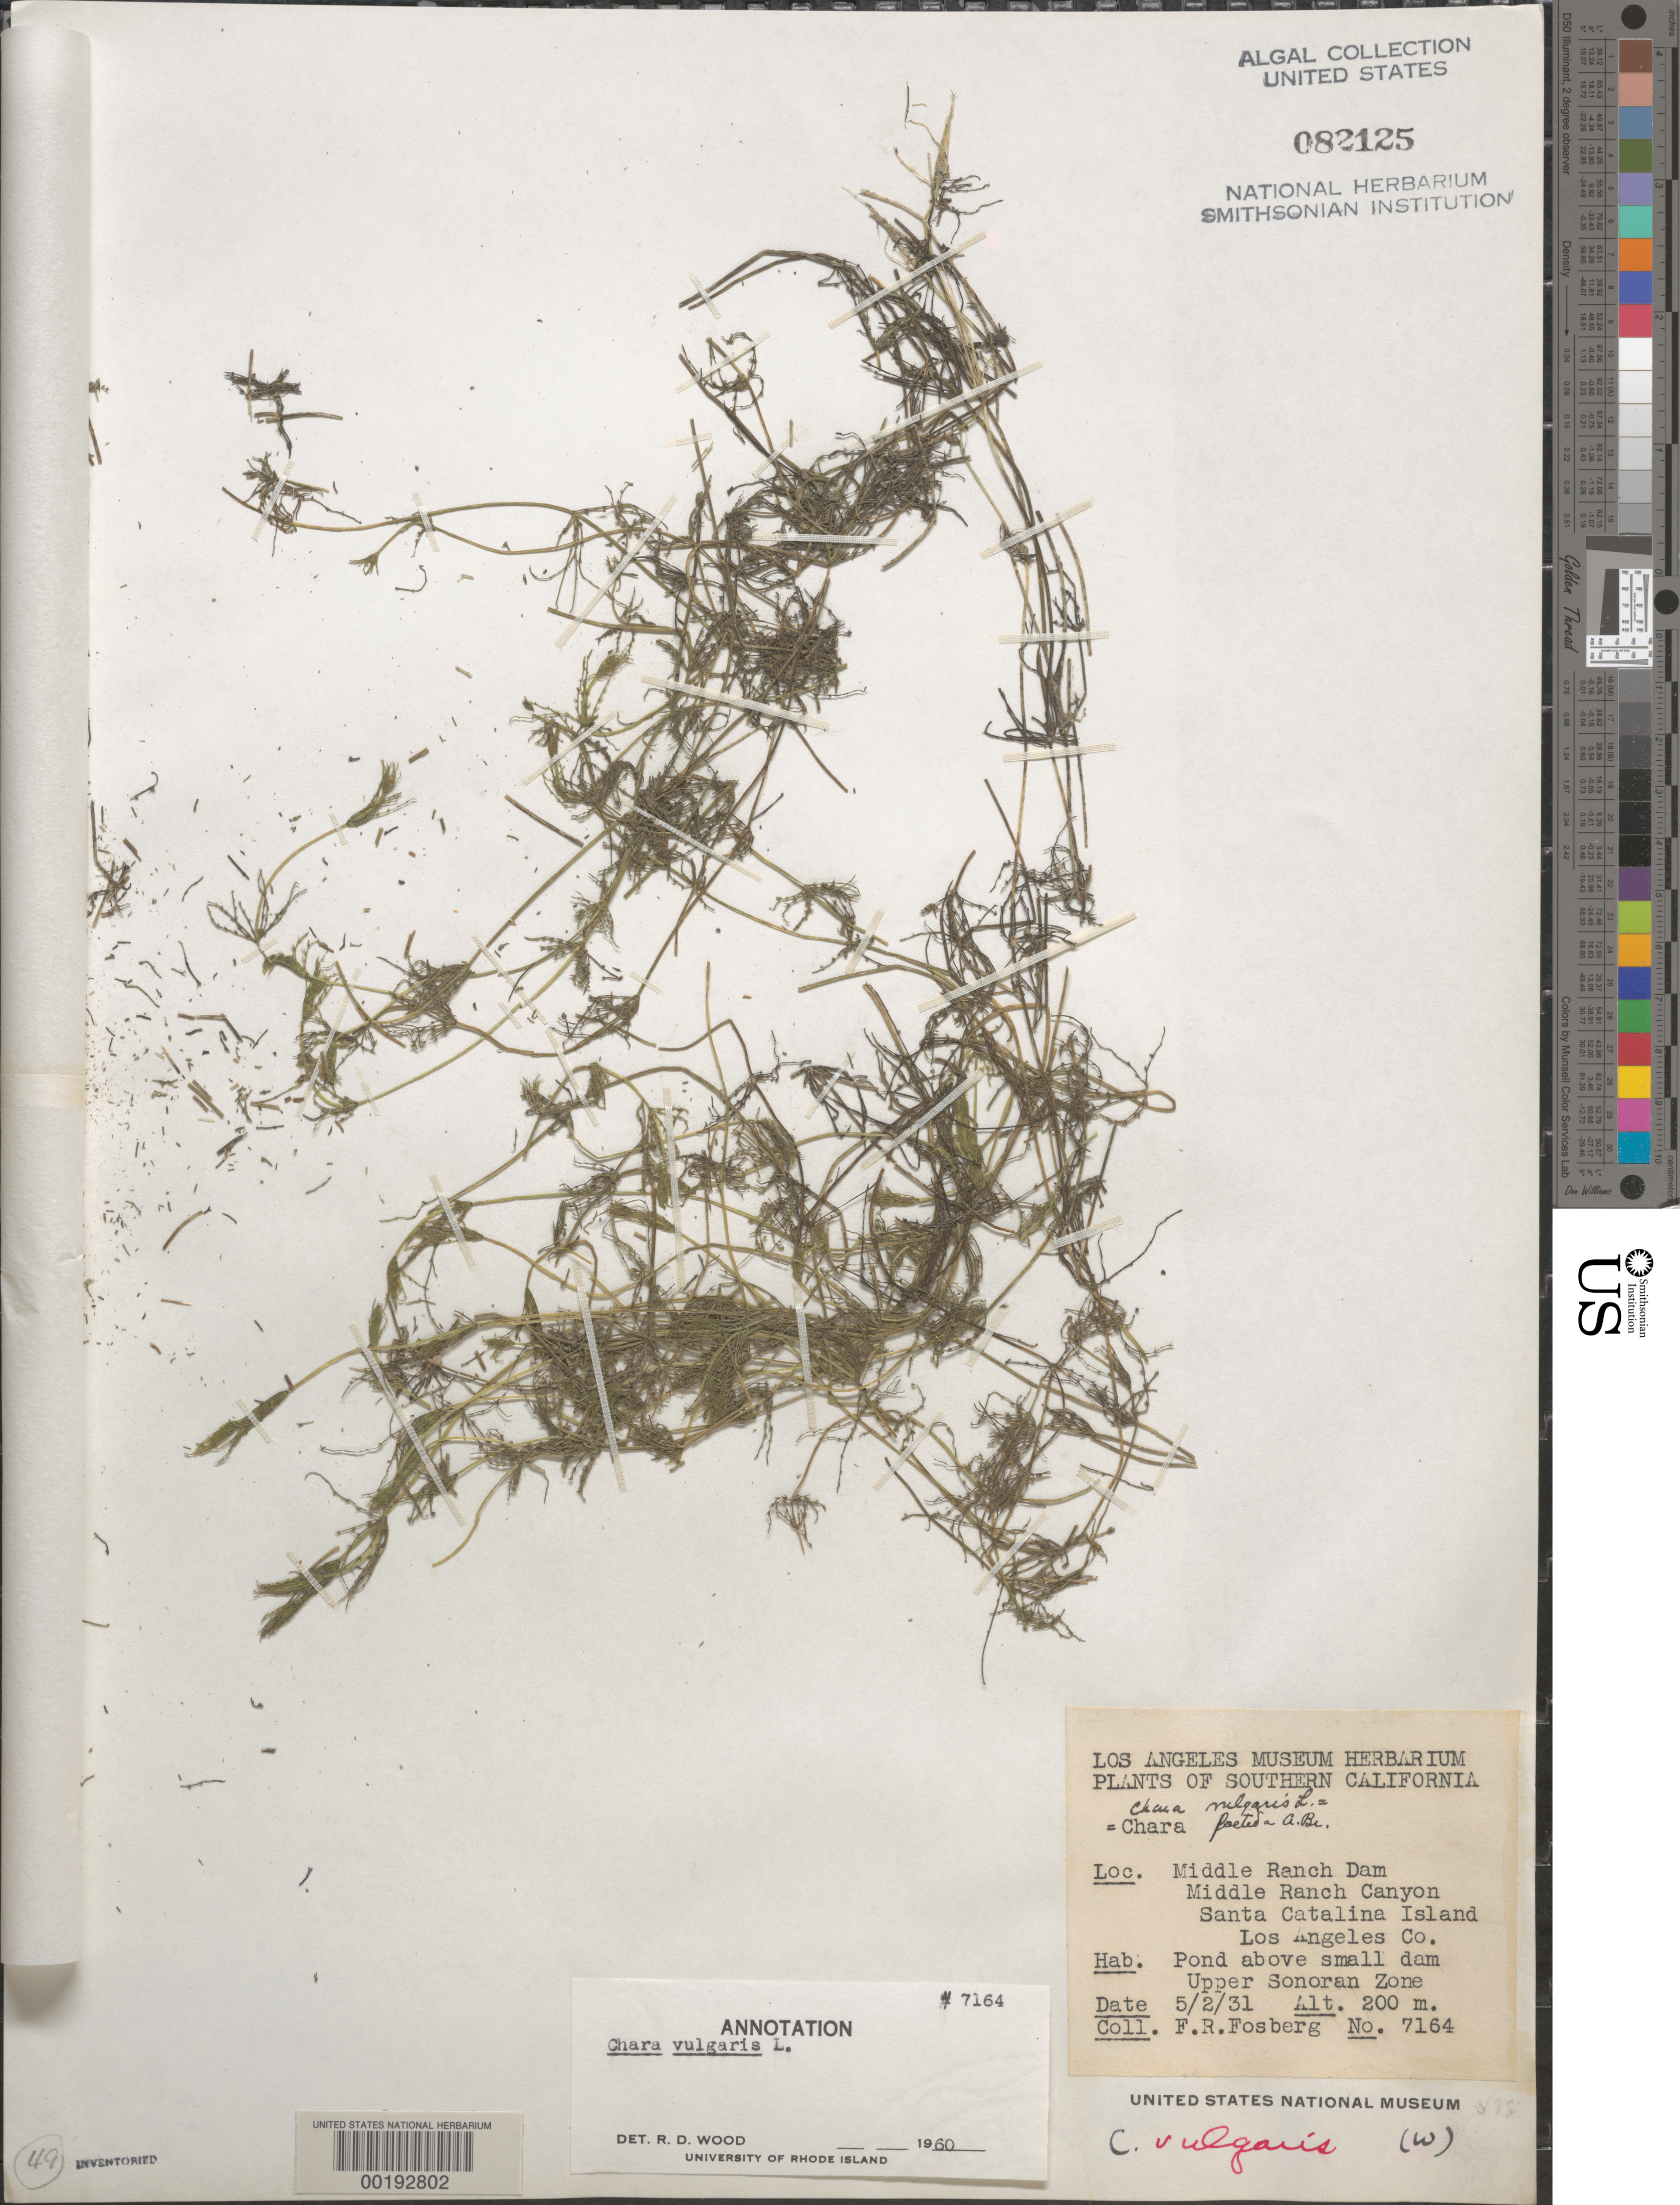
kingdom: Plantae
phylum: Charophyta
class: Charophyceae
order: Charales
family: Characeae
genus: Chara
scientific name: Chara vulgaris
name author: L.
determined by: Wood, R. D.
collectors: F. R. Fosberg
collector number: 7164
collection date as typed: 02 May 1931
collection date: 1931-05-02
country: United States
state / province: California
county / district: Los Angeles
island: Santa Catalina Island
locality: Middle Ranch Canyon, Middle Ranch Dam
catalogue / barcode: US 82125